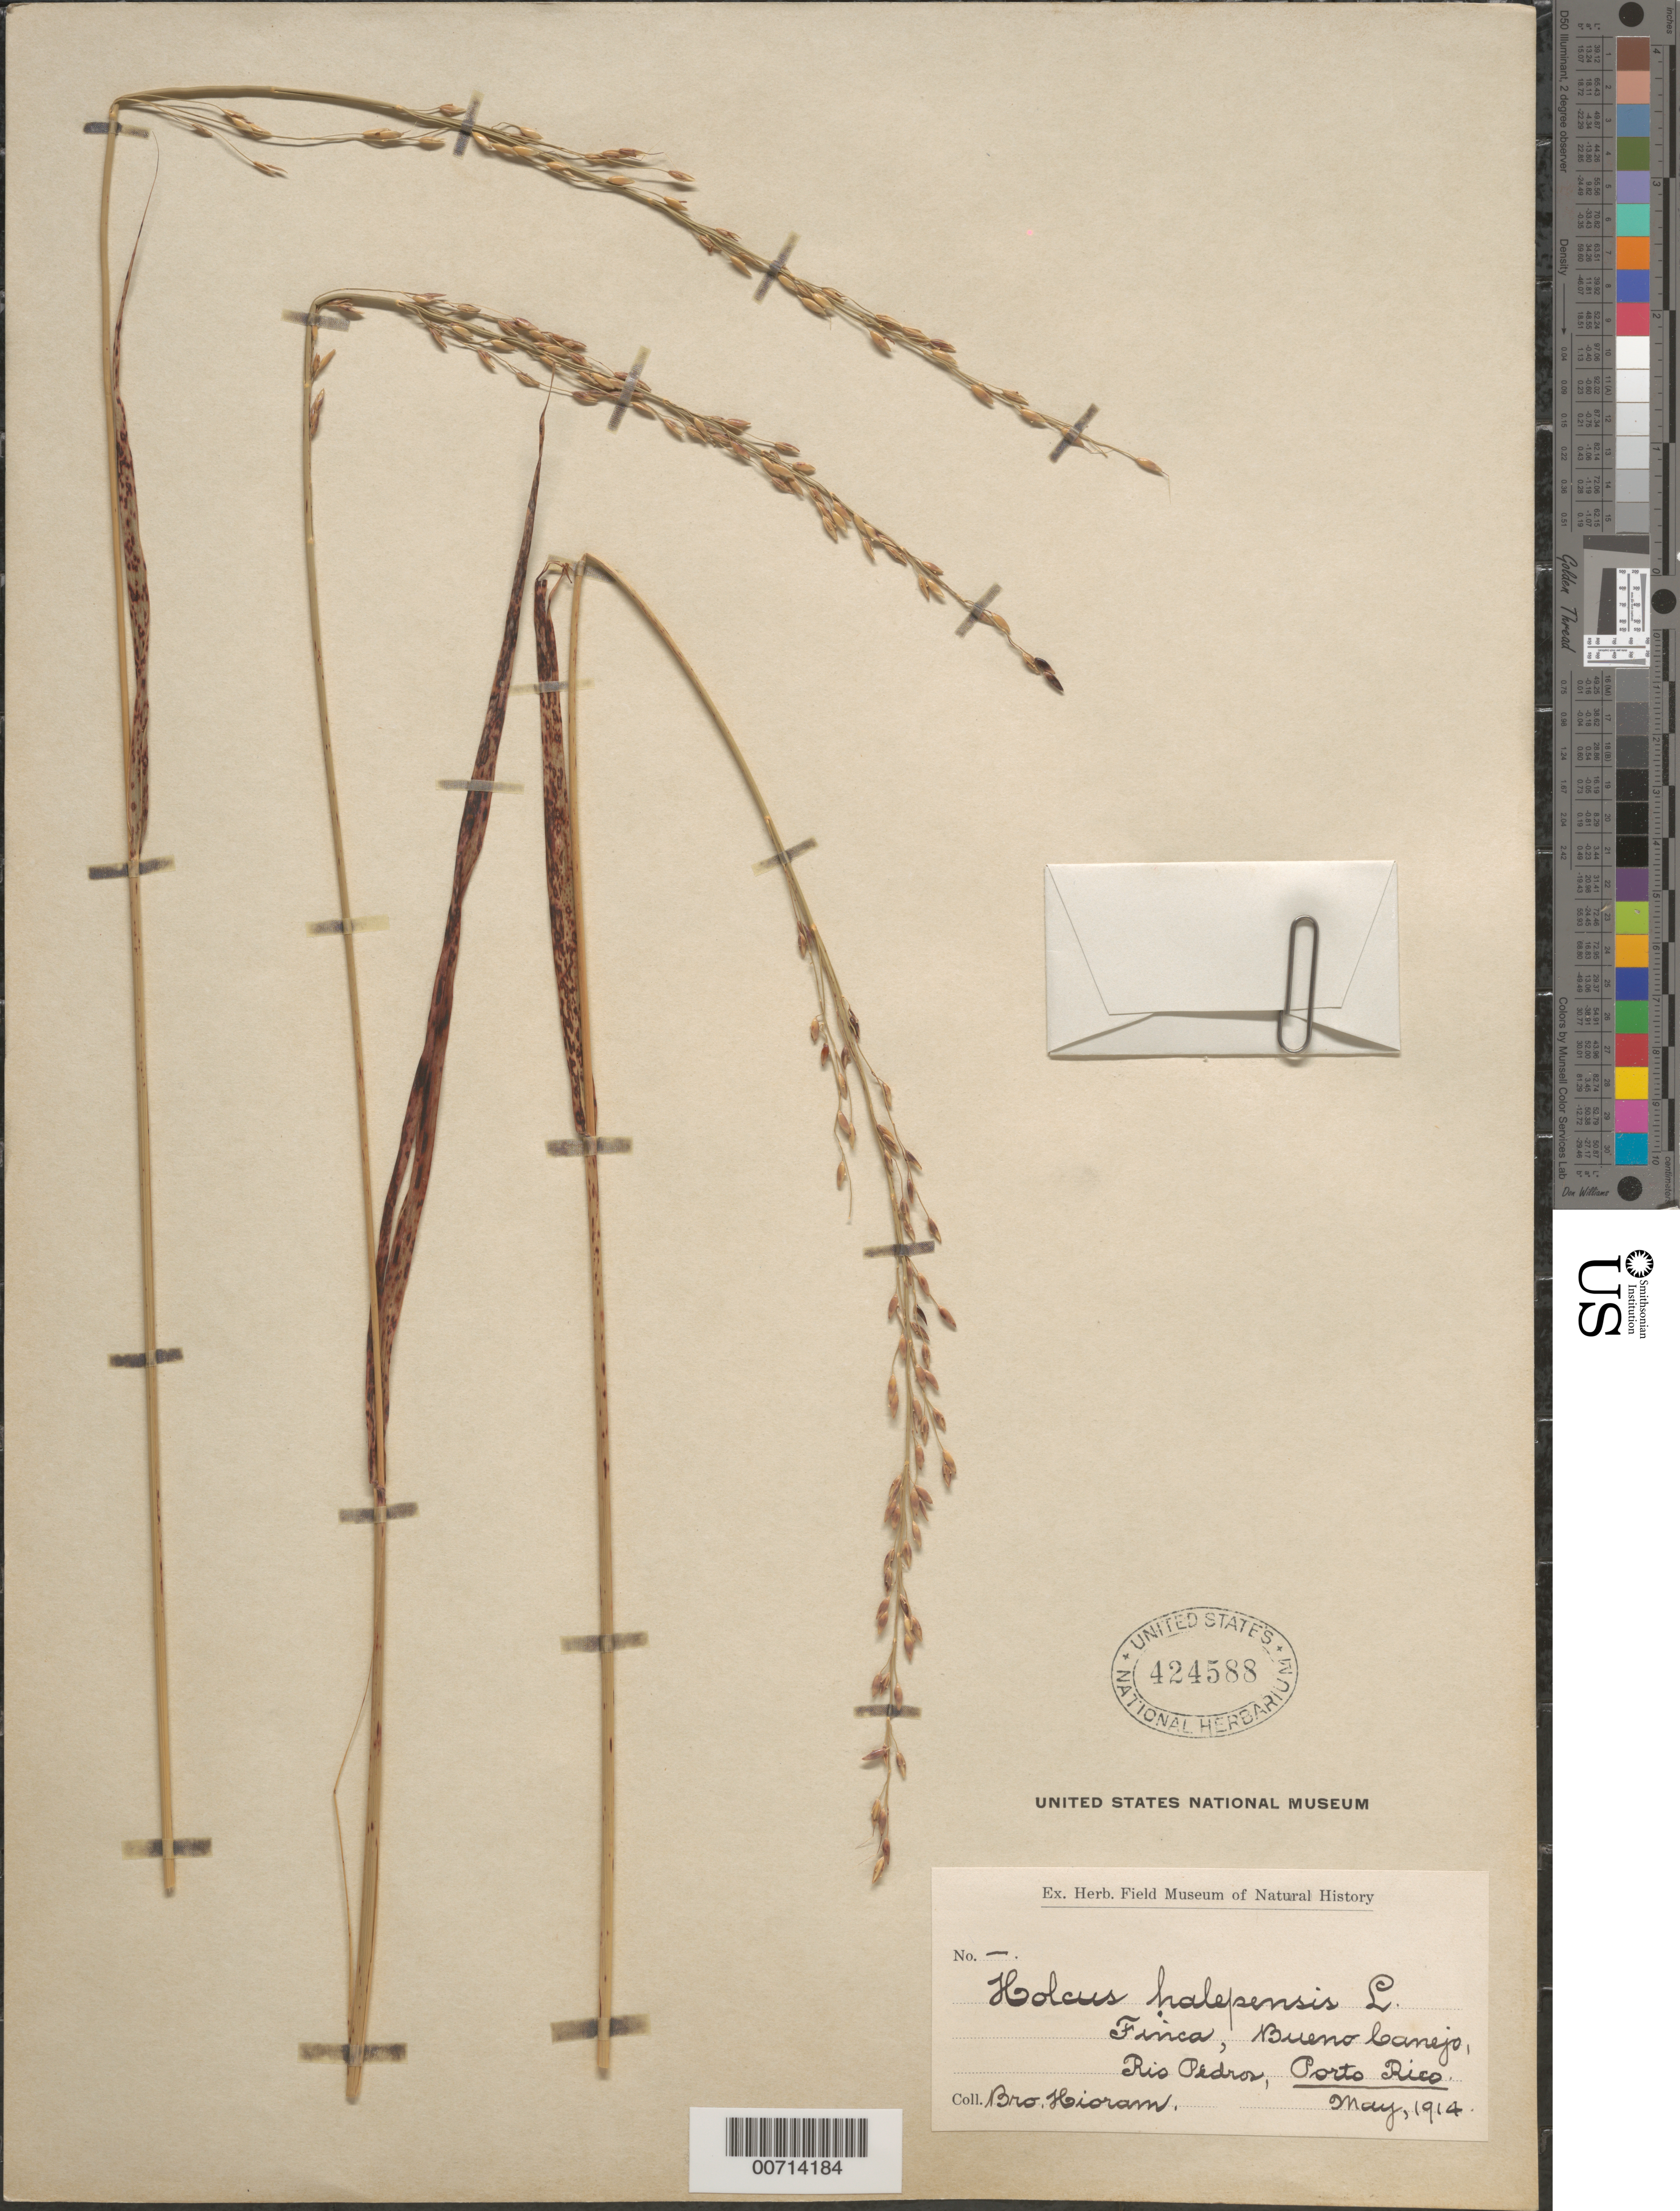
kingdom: Plantae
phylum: Tracheophyta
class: Liliopsida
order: Poales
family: Poaceae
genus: Sorghum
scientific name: Sorghum halepense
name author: (L.) Pers.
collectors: Bro. Hioram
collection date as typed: May 1914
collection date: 1914-05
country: Puerto Rico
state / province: San Juan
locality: Finca, Buen Consejo, Rio Piedras.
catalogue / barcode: US 424588